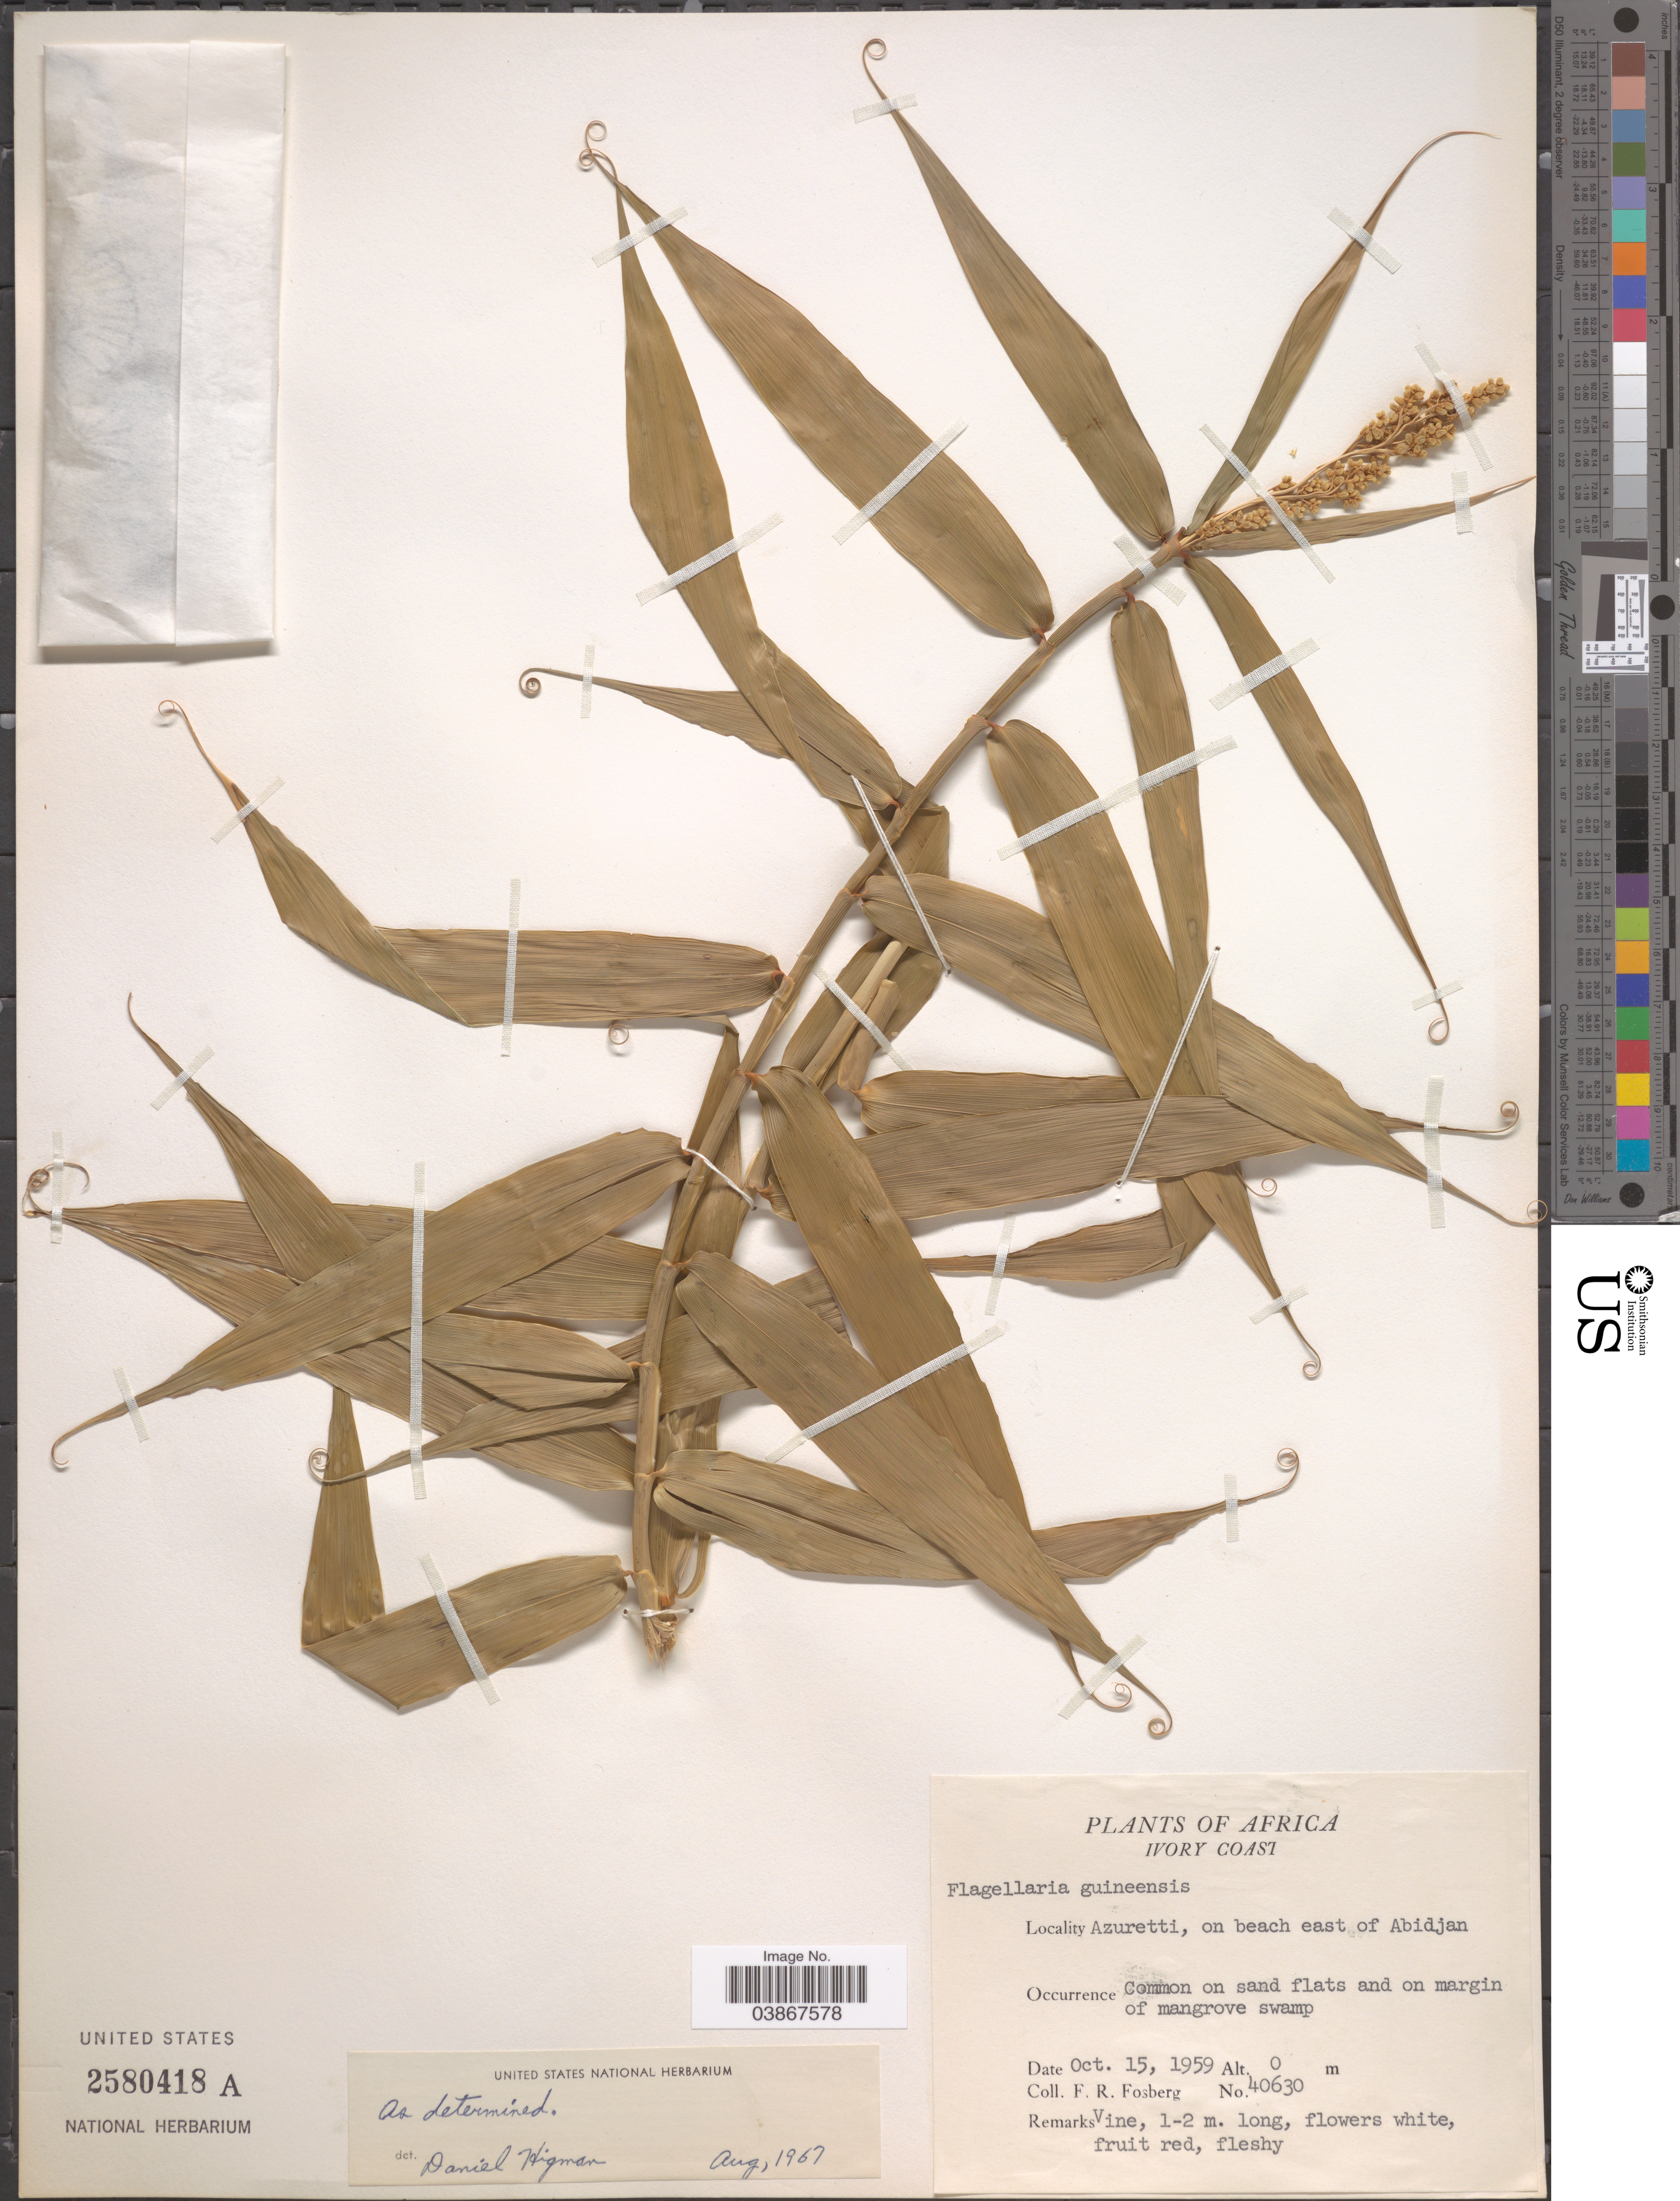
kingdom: Plantae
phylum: Tracheophyta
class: Liliopsida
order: Poales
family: Flagellariaceae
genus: Flagellaria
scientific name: Flagellaria guineensis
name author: Schumach.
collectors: F. R. Fosberg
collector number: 40630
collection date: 1959-10-15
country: Ivory Coast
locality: Azuretti, on beach east of Abidjan.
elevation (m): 0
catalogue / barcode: US 2580418A